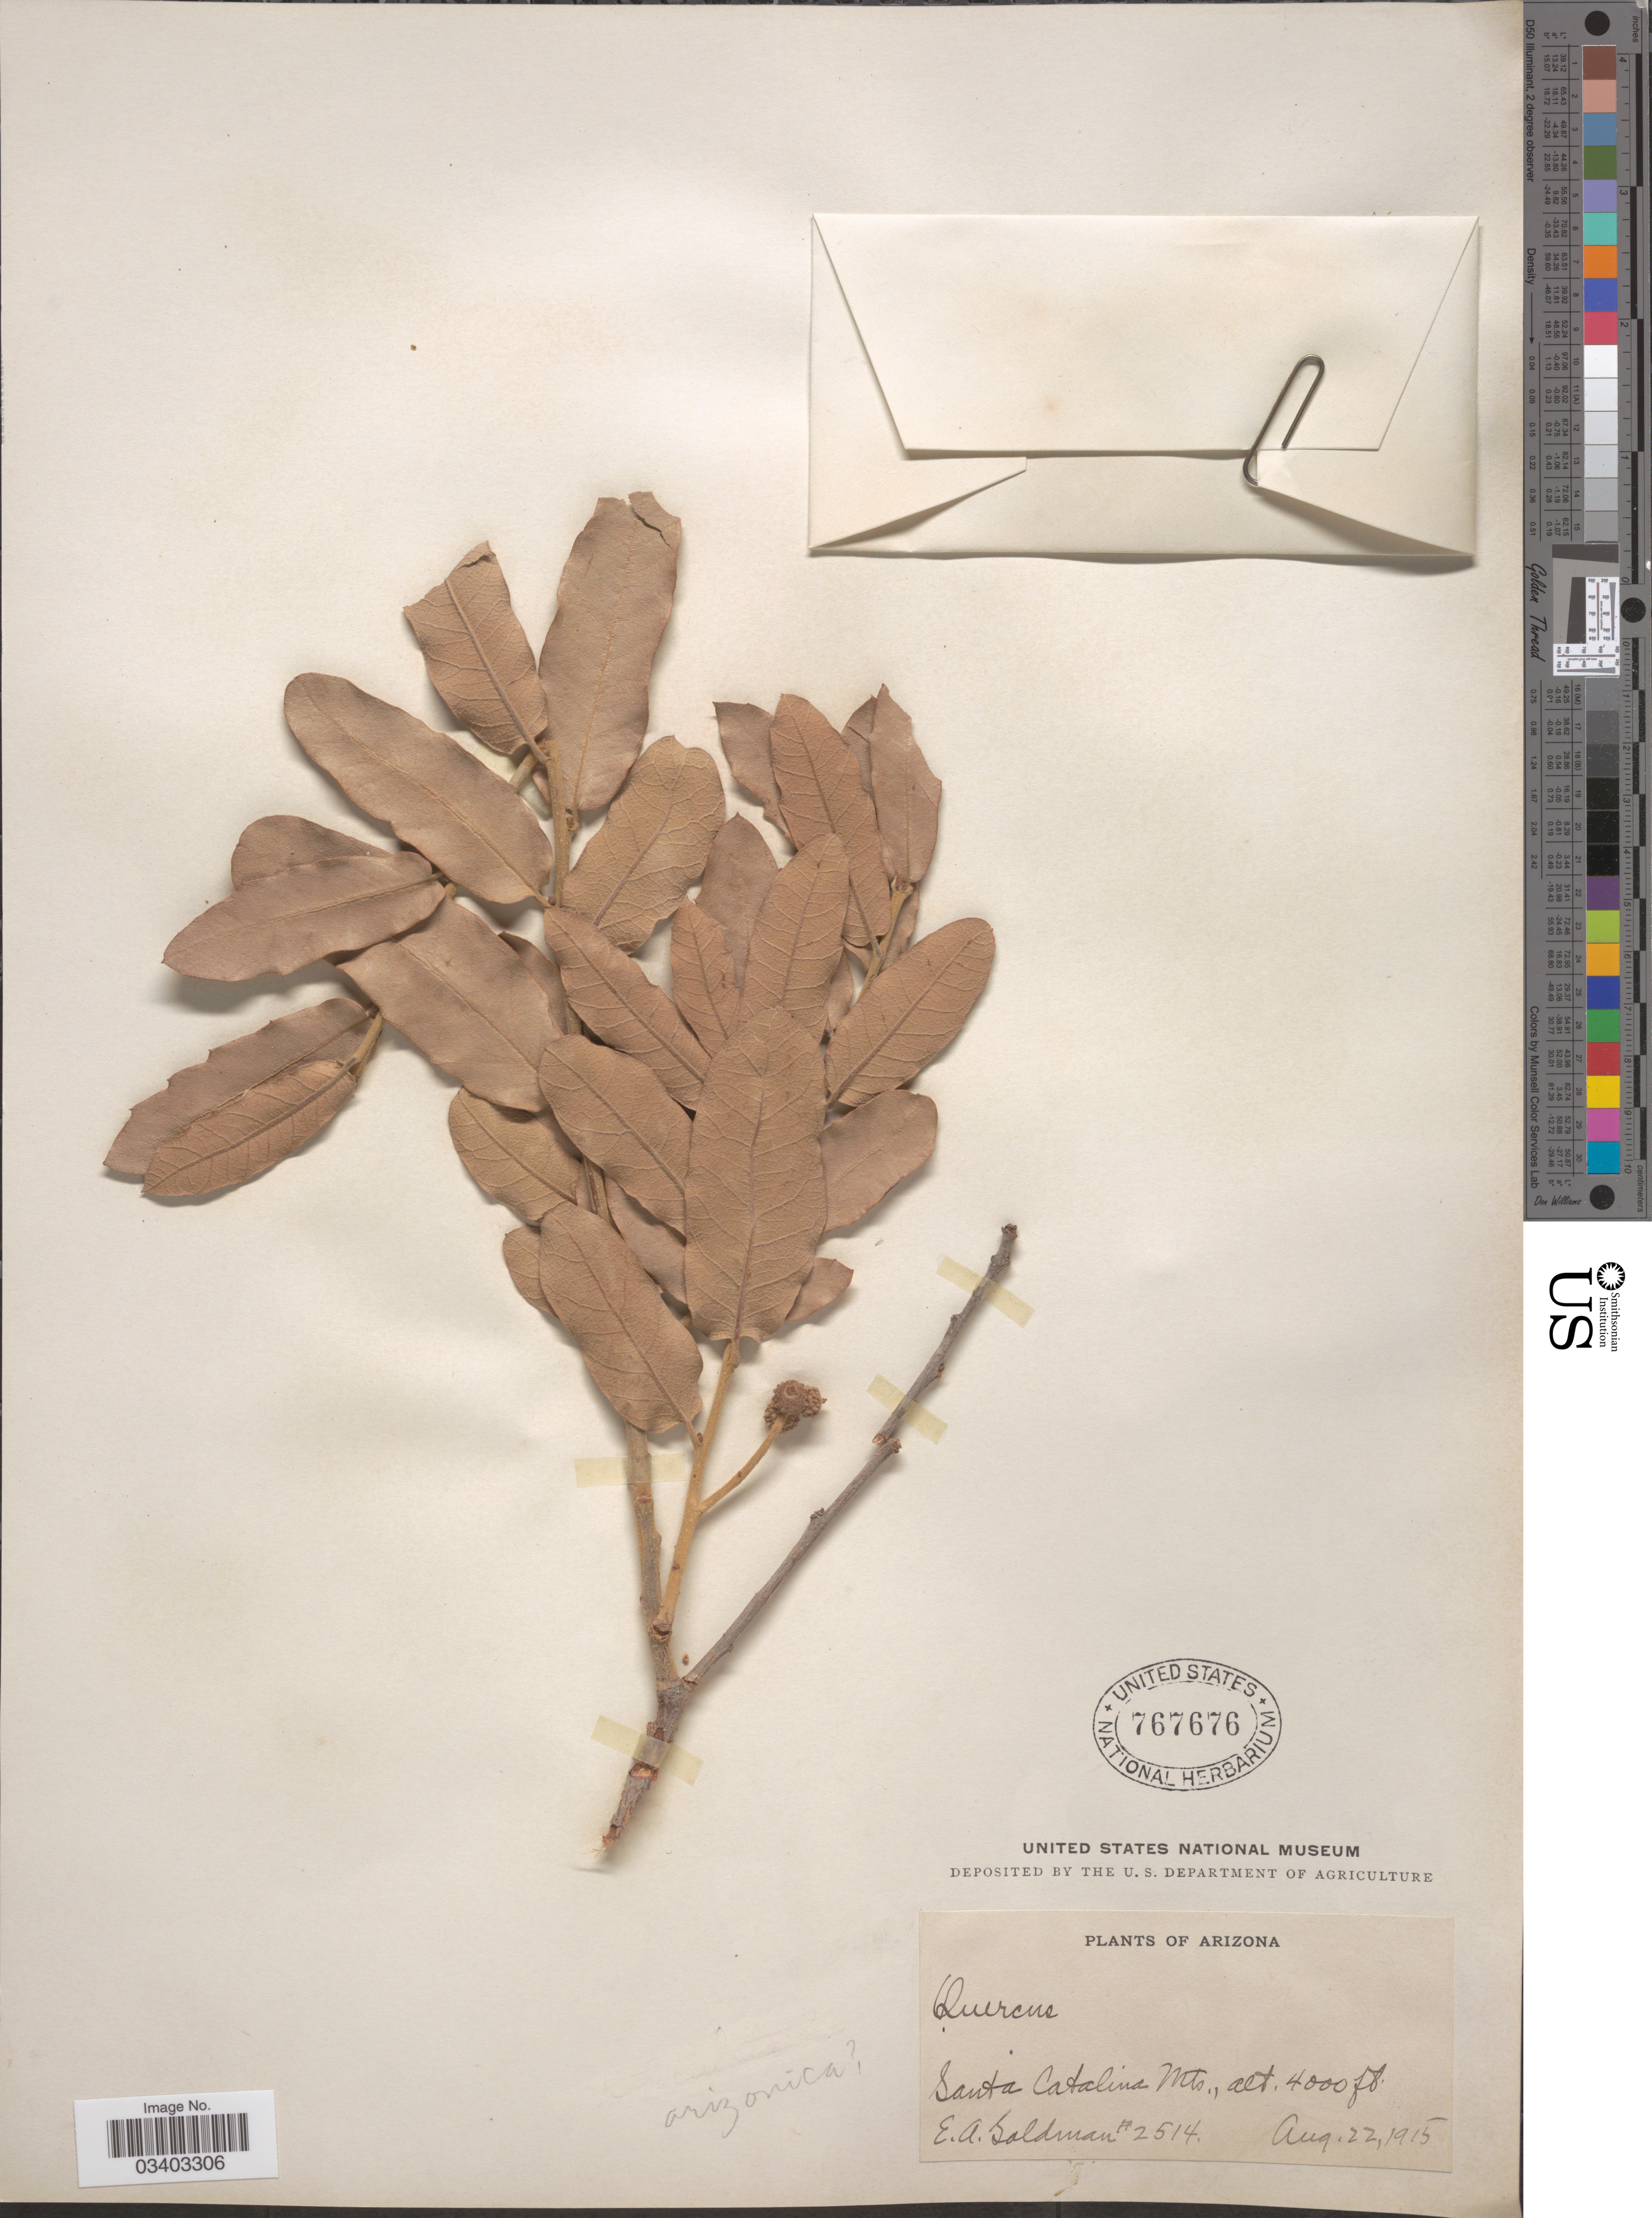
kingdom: Plantae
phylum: Tracheophyta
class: Magnoliopsida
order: Fagales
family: Fagaceae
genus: Quercus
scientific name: Quercus arizonica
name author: Sarg.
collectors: E. A. Goldman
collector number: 2514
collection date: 1915-08-22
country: United States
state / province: Arizona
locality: Santa Catalina Mts.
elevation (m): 1219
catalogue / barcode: US 767676